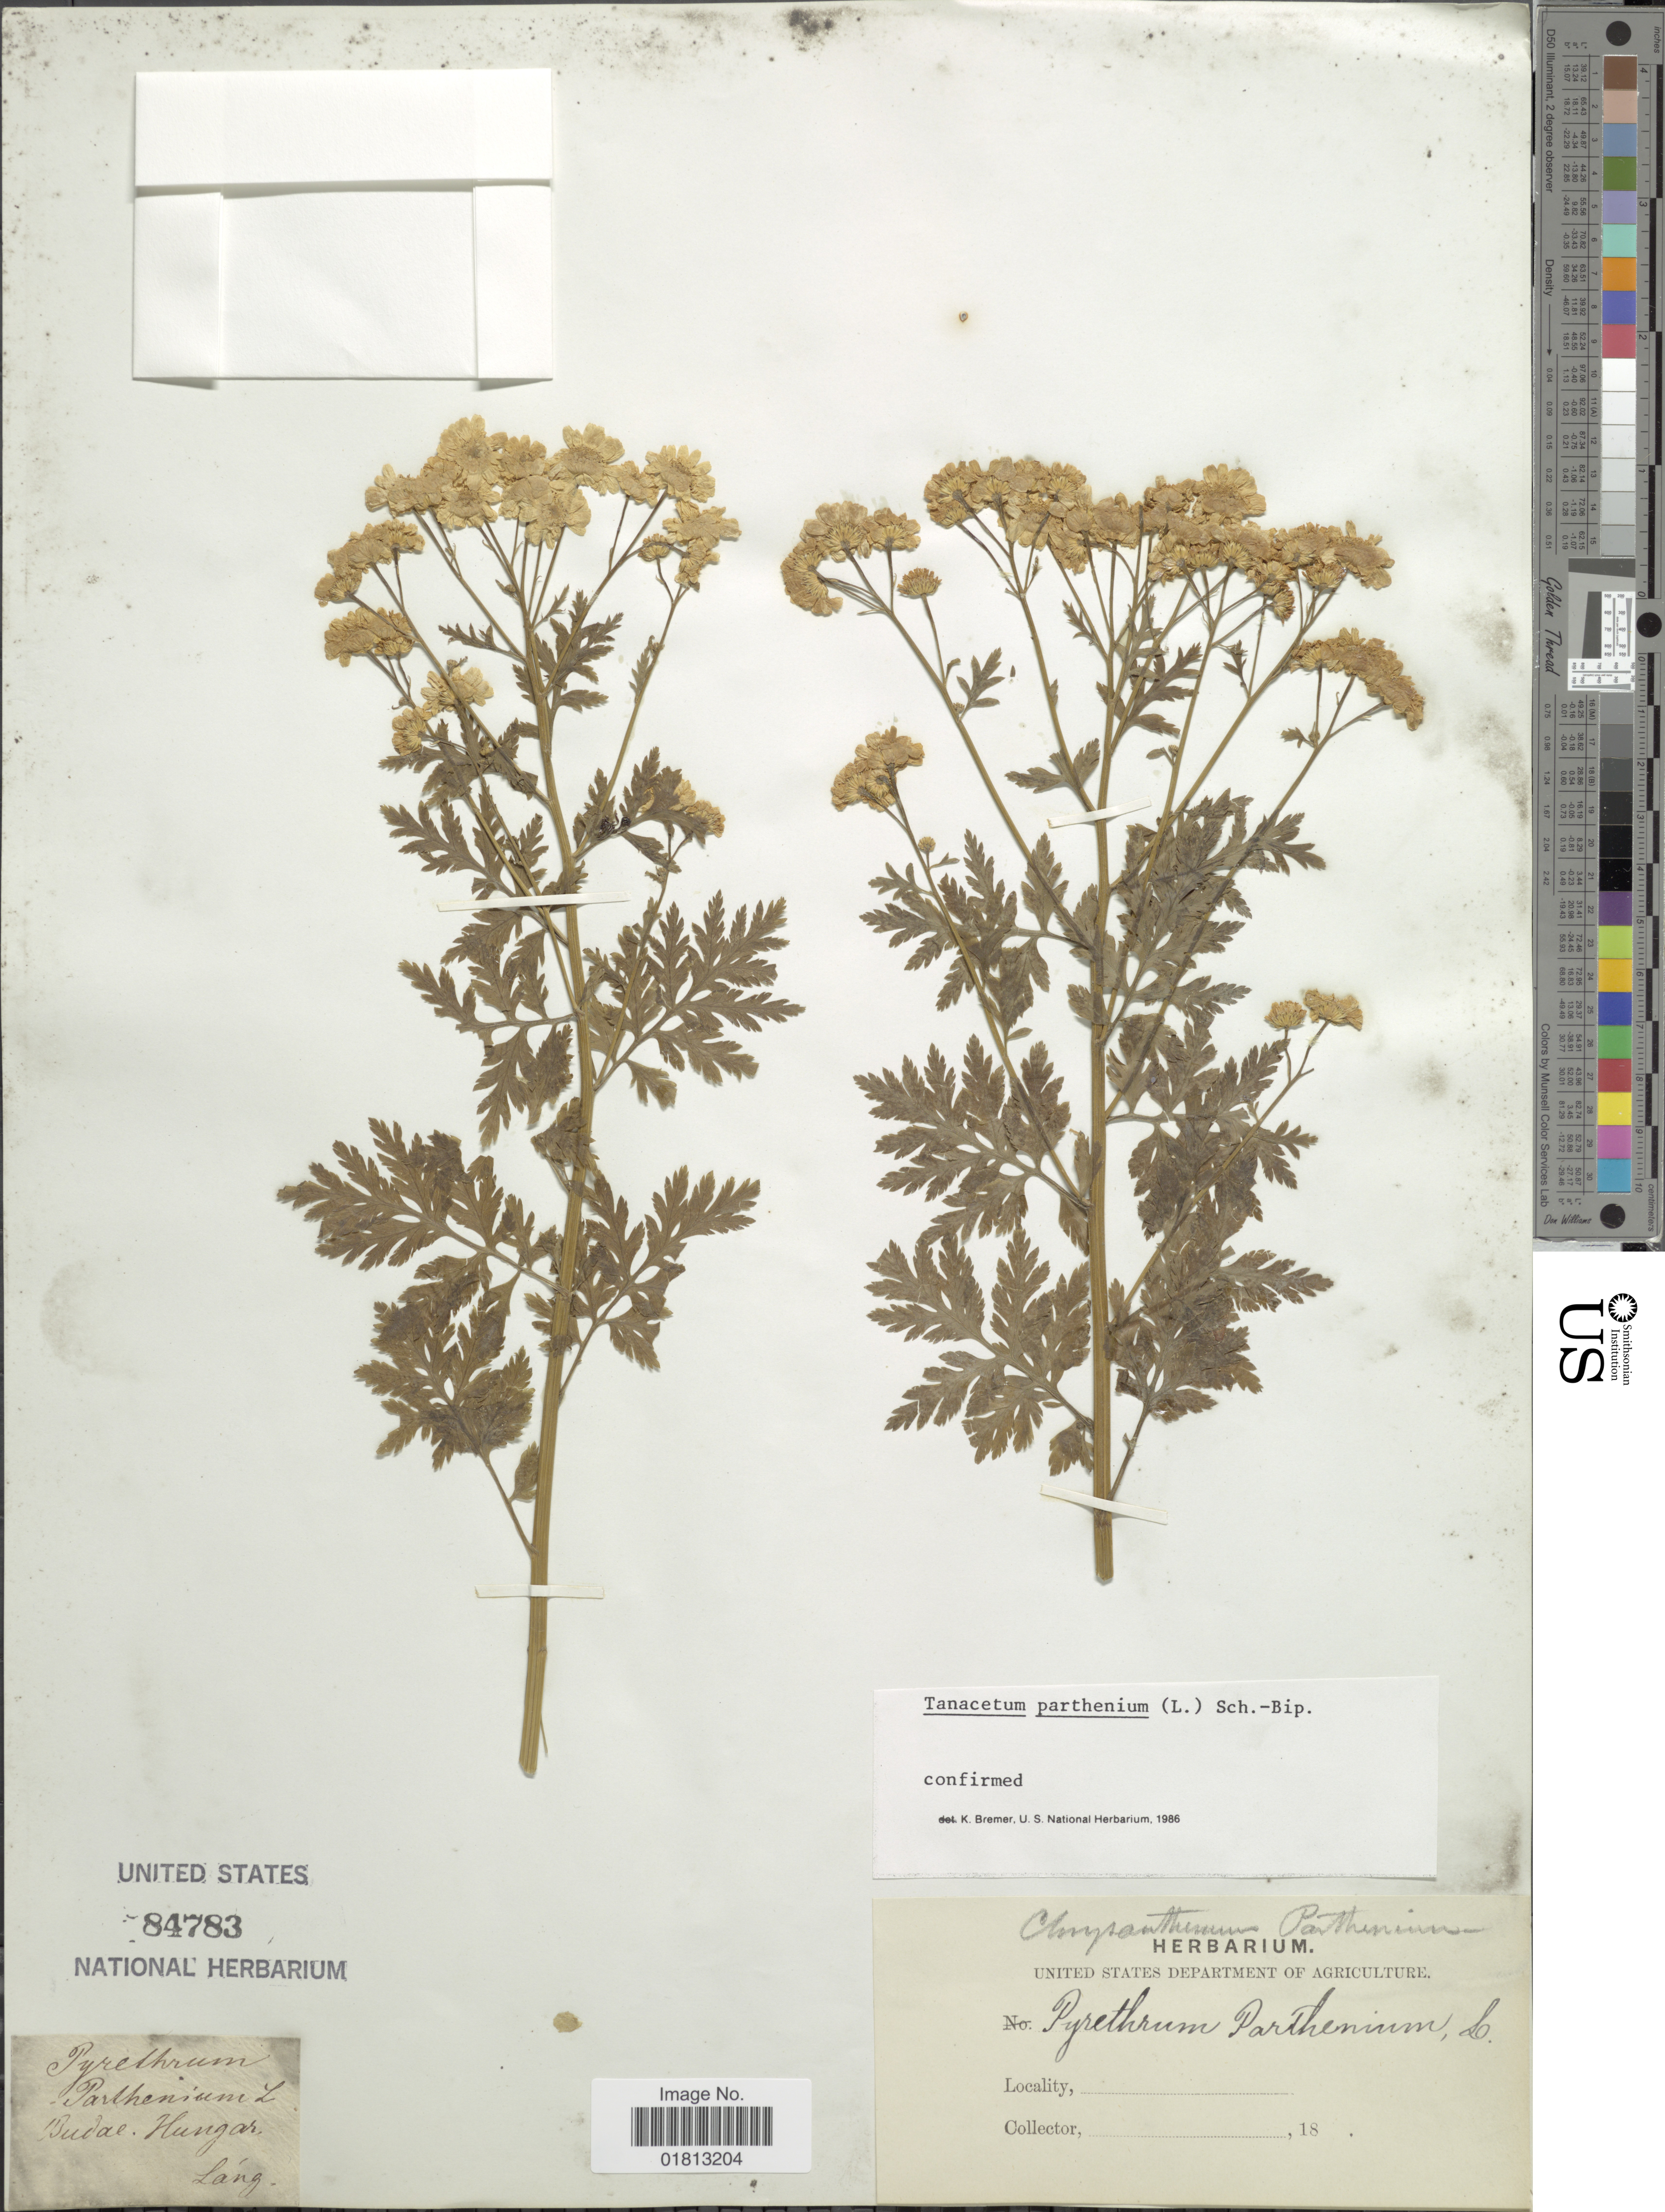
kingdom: Plantae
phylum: Tracheophyta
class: Magnoliopsida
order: Asterales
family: Asteraceae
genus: Tanacetum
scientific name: Tanacetum parthenium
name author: (L.) Sch. Bip.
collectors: -- Lang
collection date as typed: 18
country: Hungary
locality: Budal, Hungar [interpreted]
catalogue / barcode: US 84783